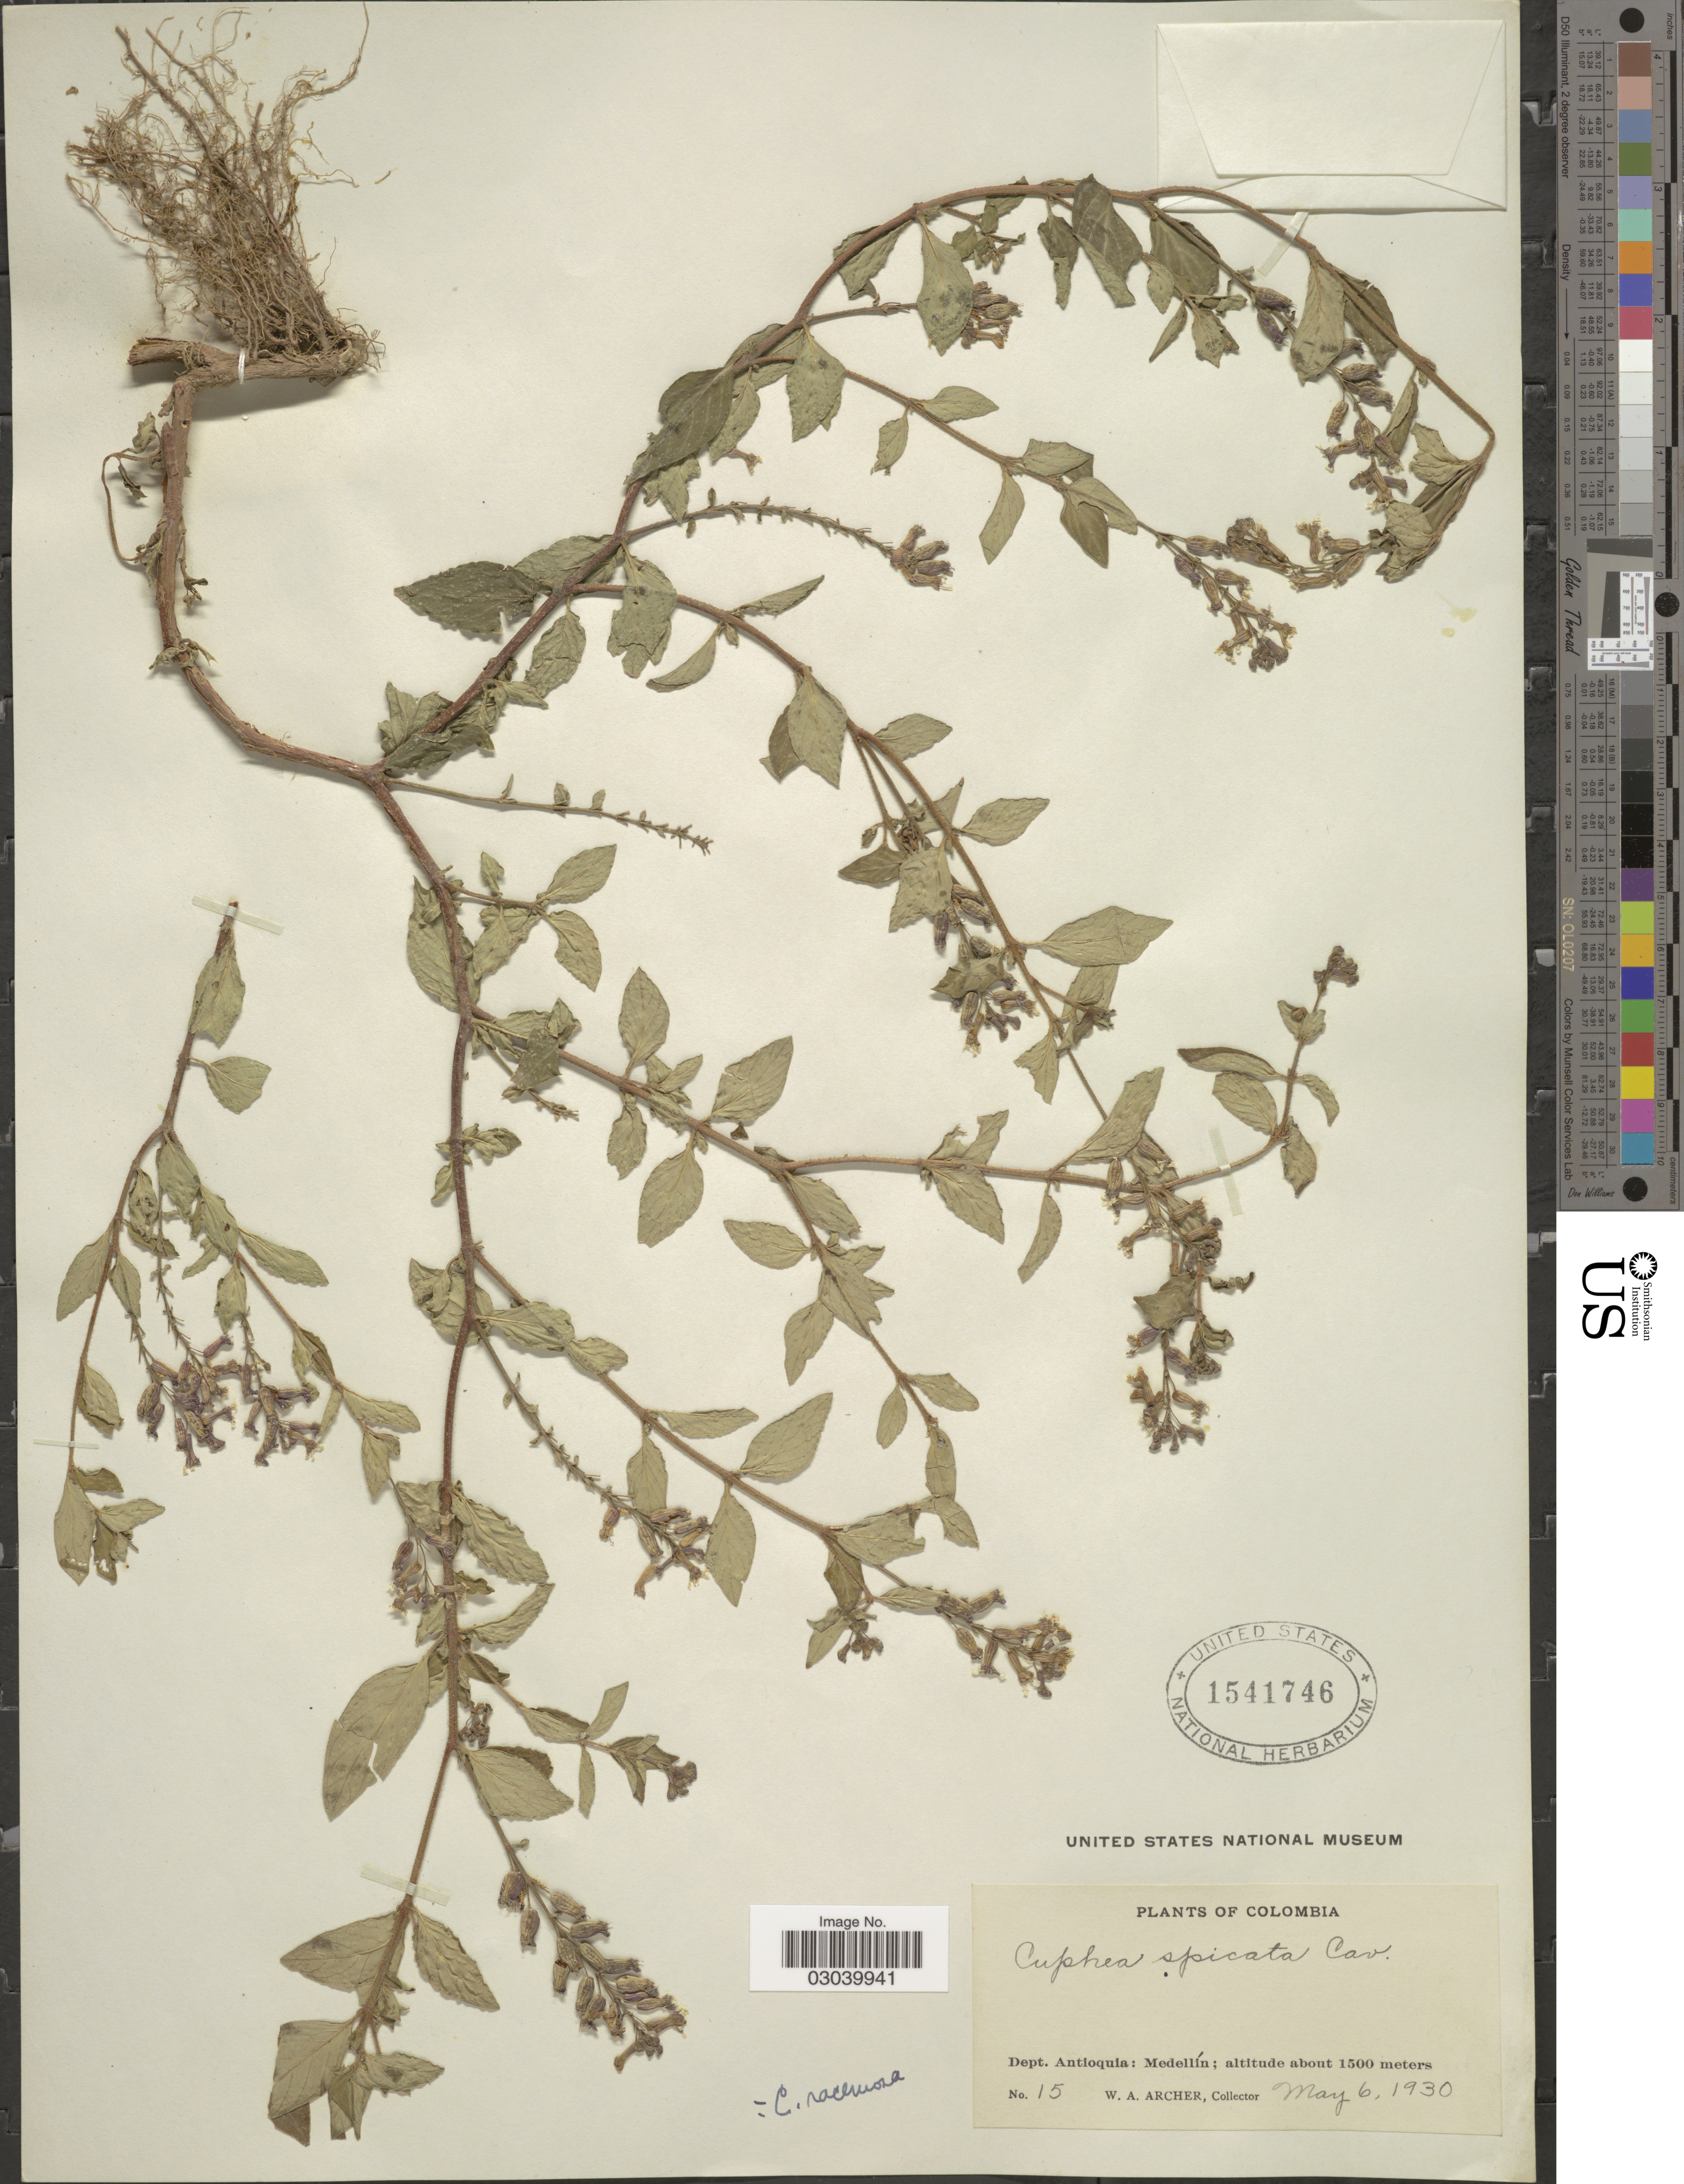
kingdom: Plantae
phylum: Tracheophyta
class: Magnoliopsida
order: Myrtales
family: Lythraceae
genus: Cuphea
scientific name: Cuphea racemosa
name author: (L. f.) Spreng.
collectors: W. Archer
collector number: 15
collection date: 1930-05-06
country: Colombia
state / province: Antioquia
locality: Dept. Antioquia: Medellín.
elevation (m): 1500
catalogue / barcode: US 1541746